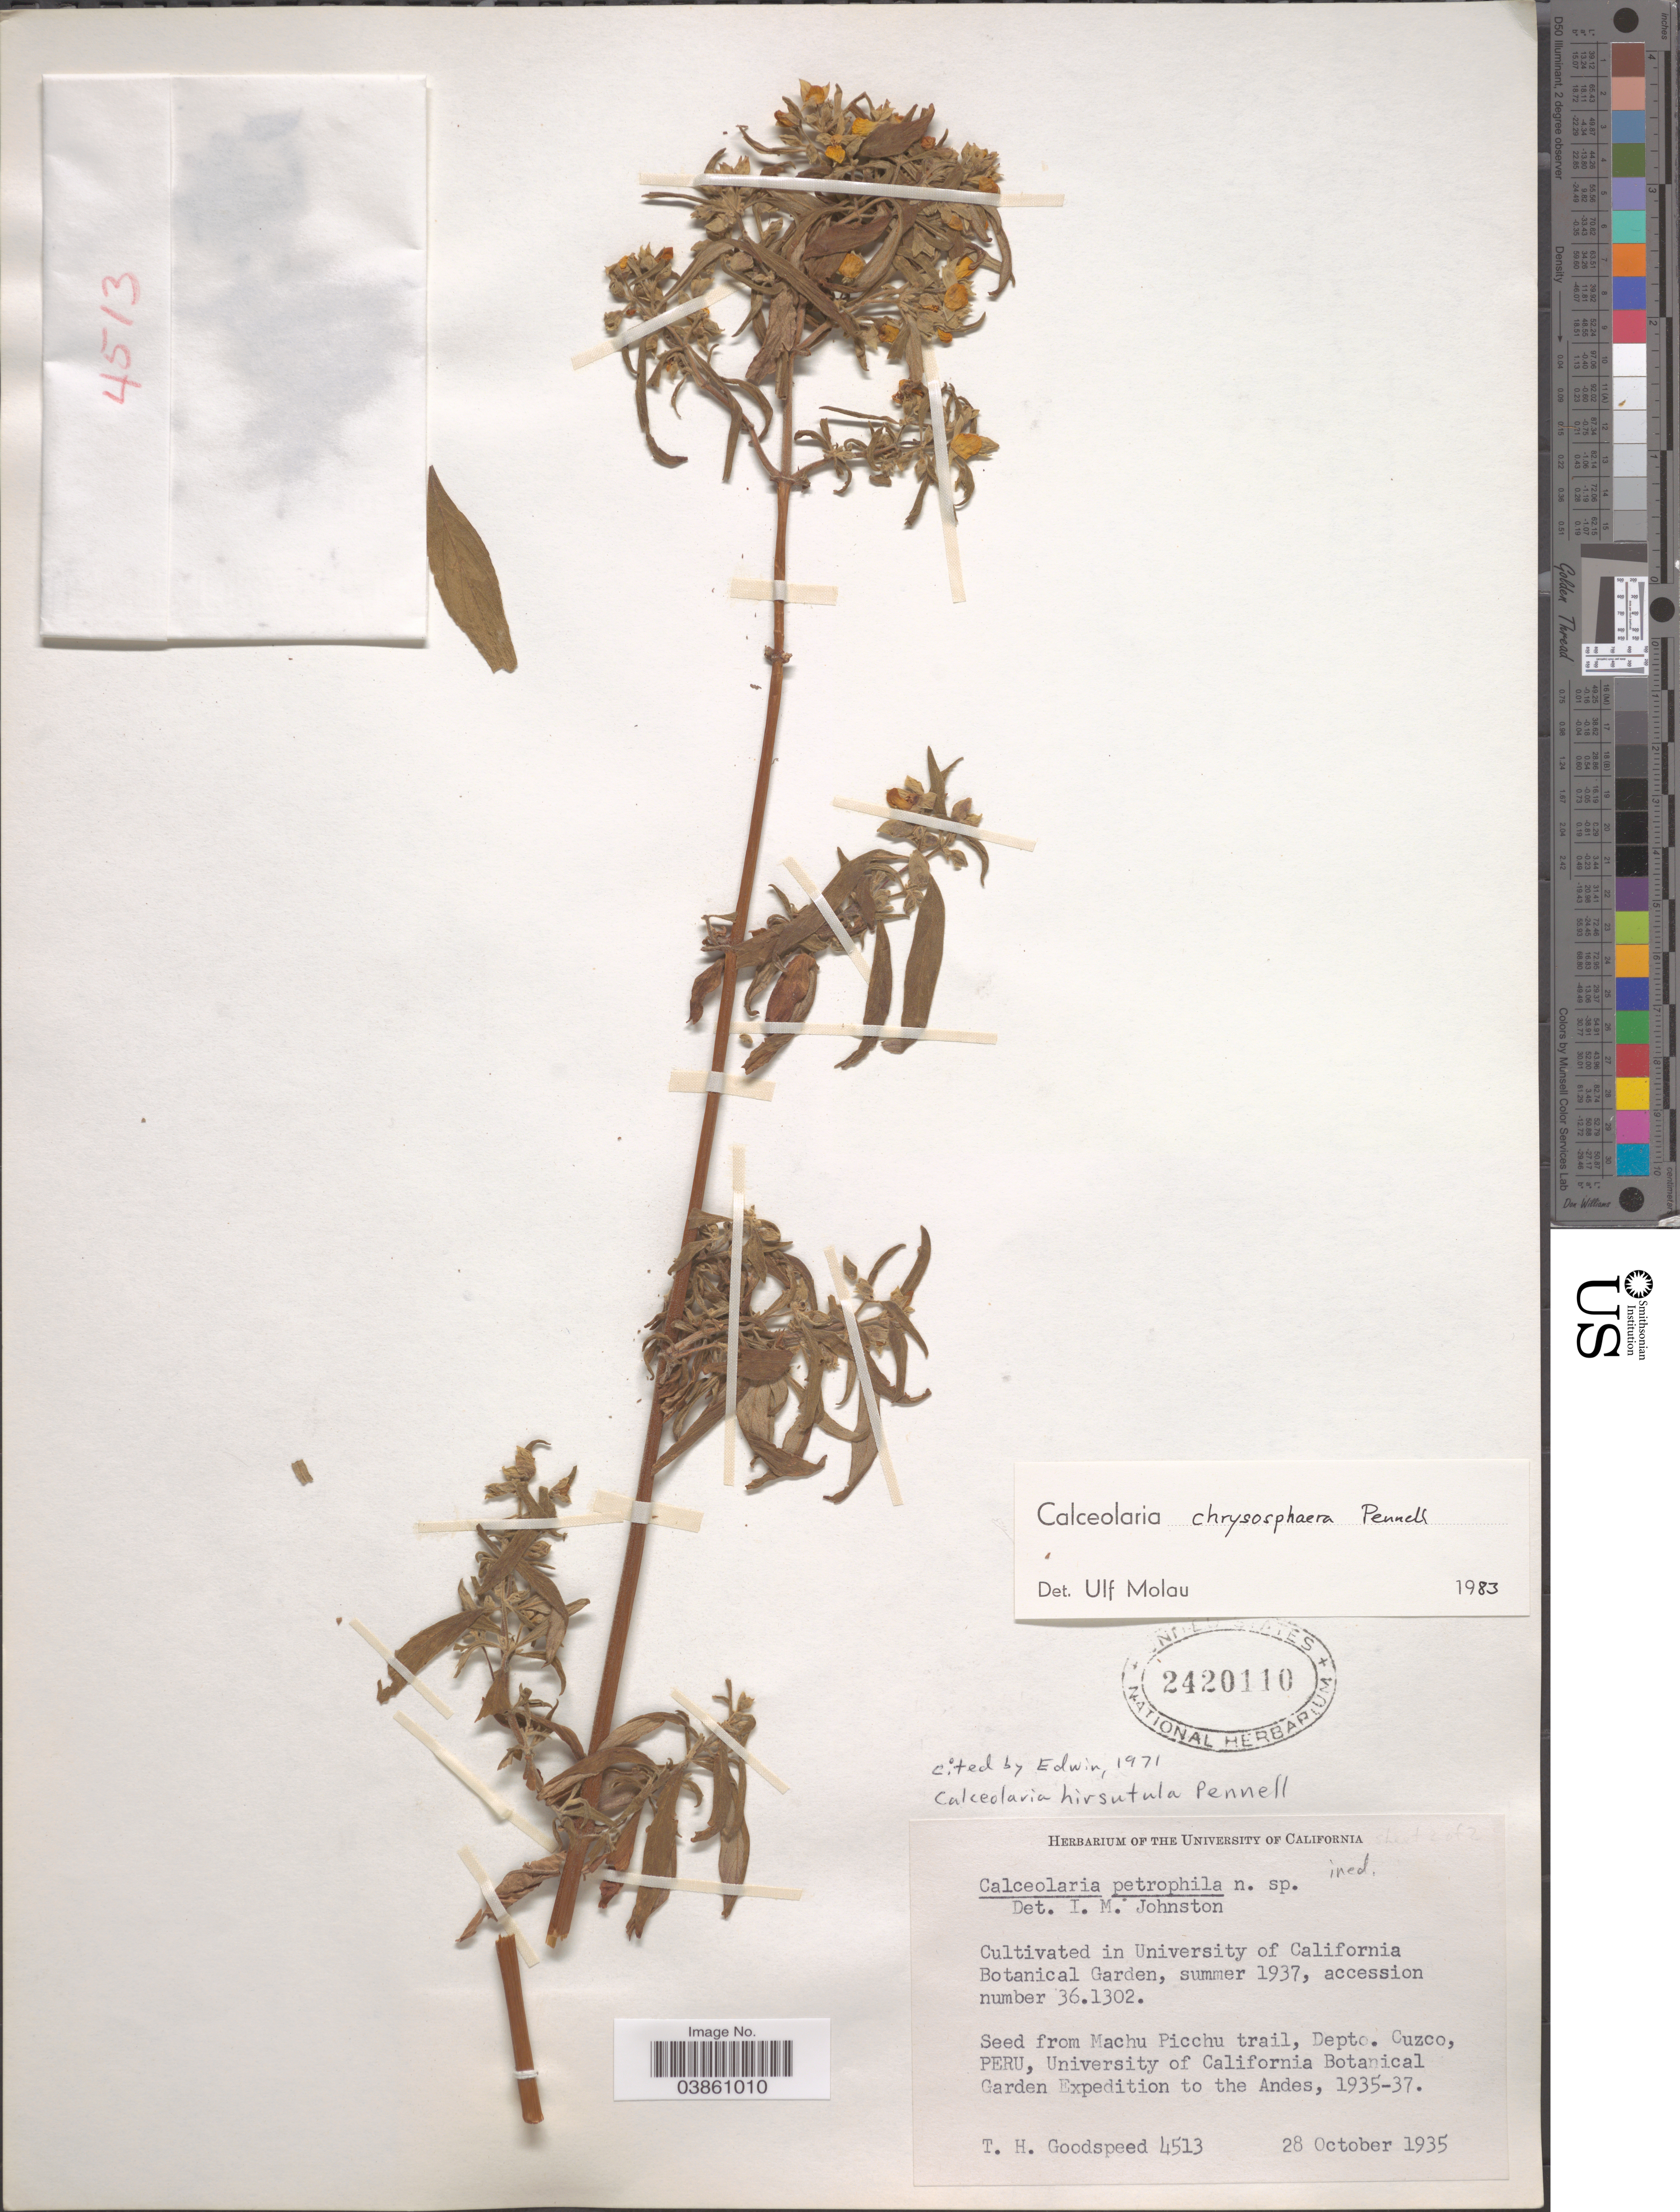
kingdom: Plantae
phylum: Tracheophyta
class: Magnoliopsida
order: Lamiales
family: Calceolariaceae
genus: Calceolaria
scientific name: Calceolaria chrysosphaera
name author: Pennell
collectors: T. Goodspeed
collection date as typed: summer 1937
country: United States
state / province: California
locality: Cultivated in University of California Botanical Garden.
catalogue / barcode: US 2420110